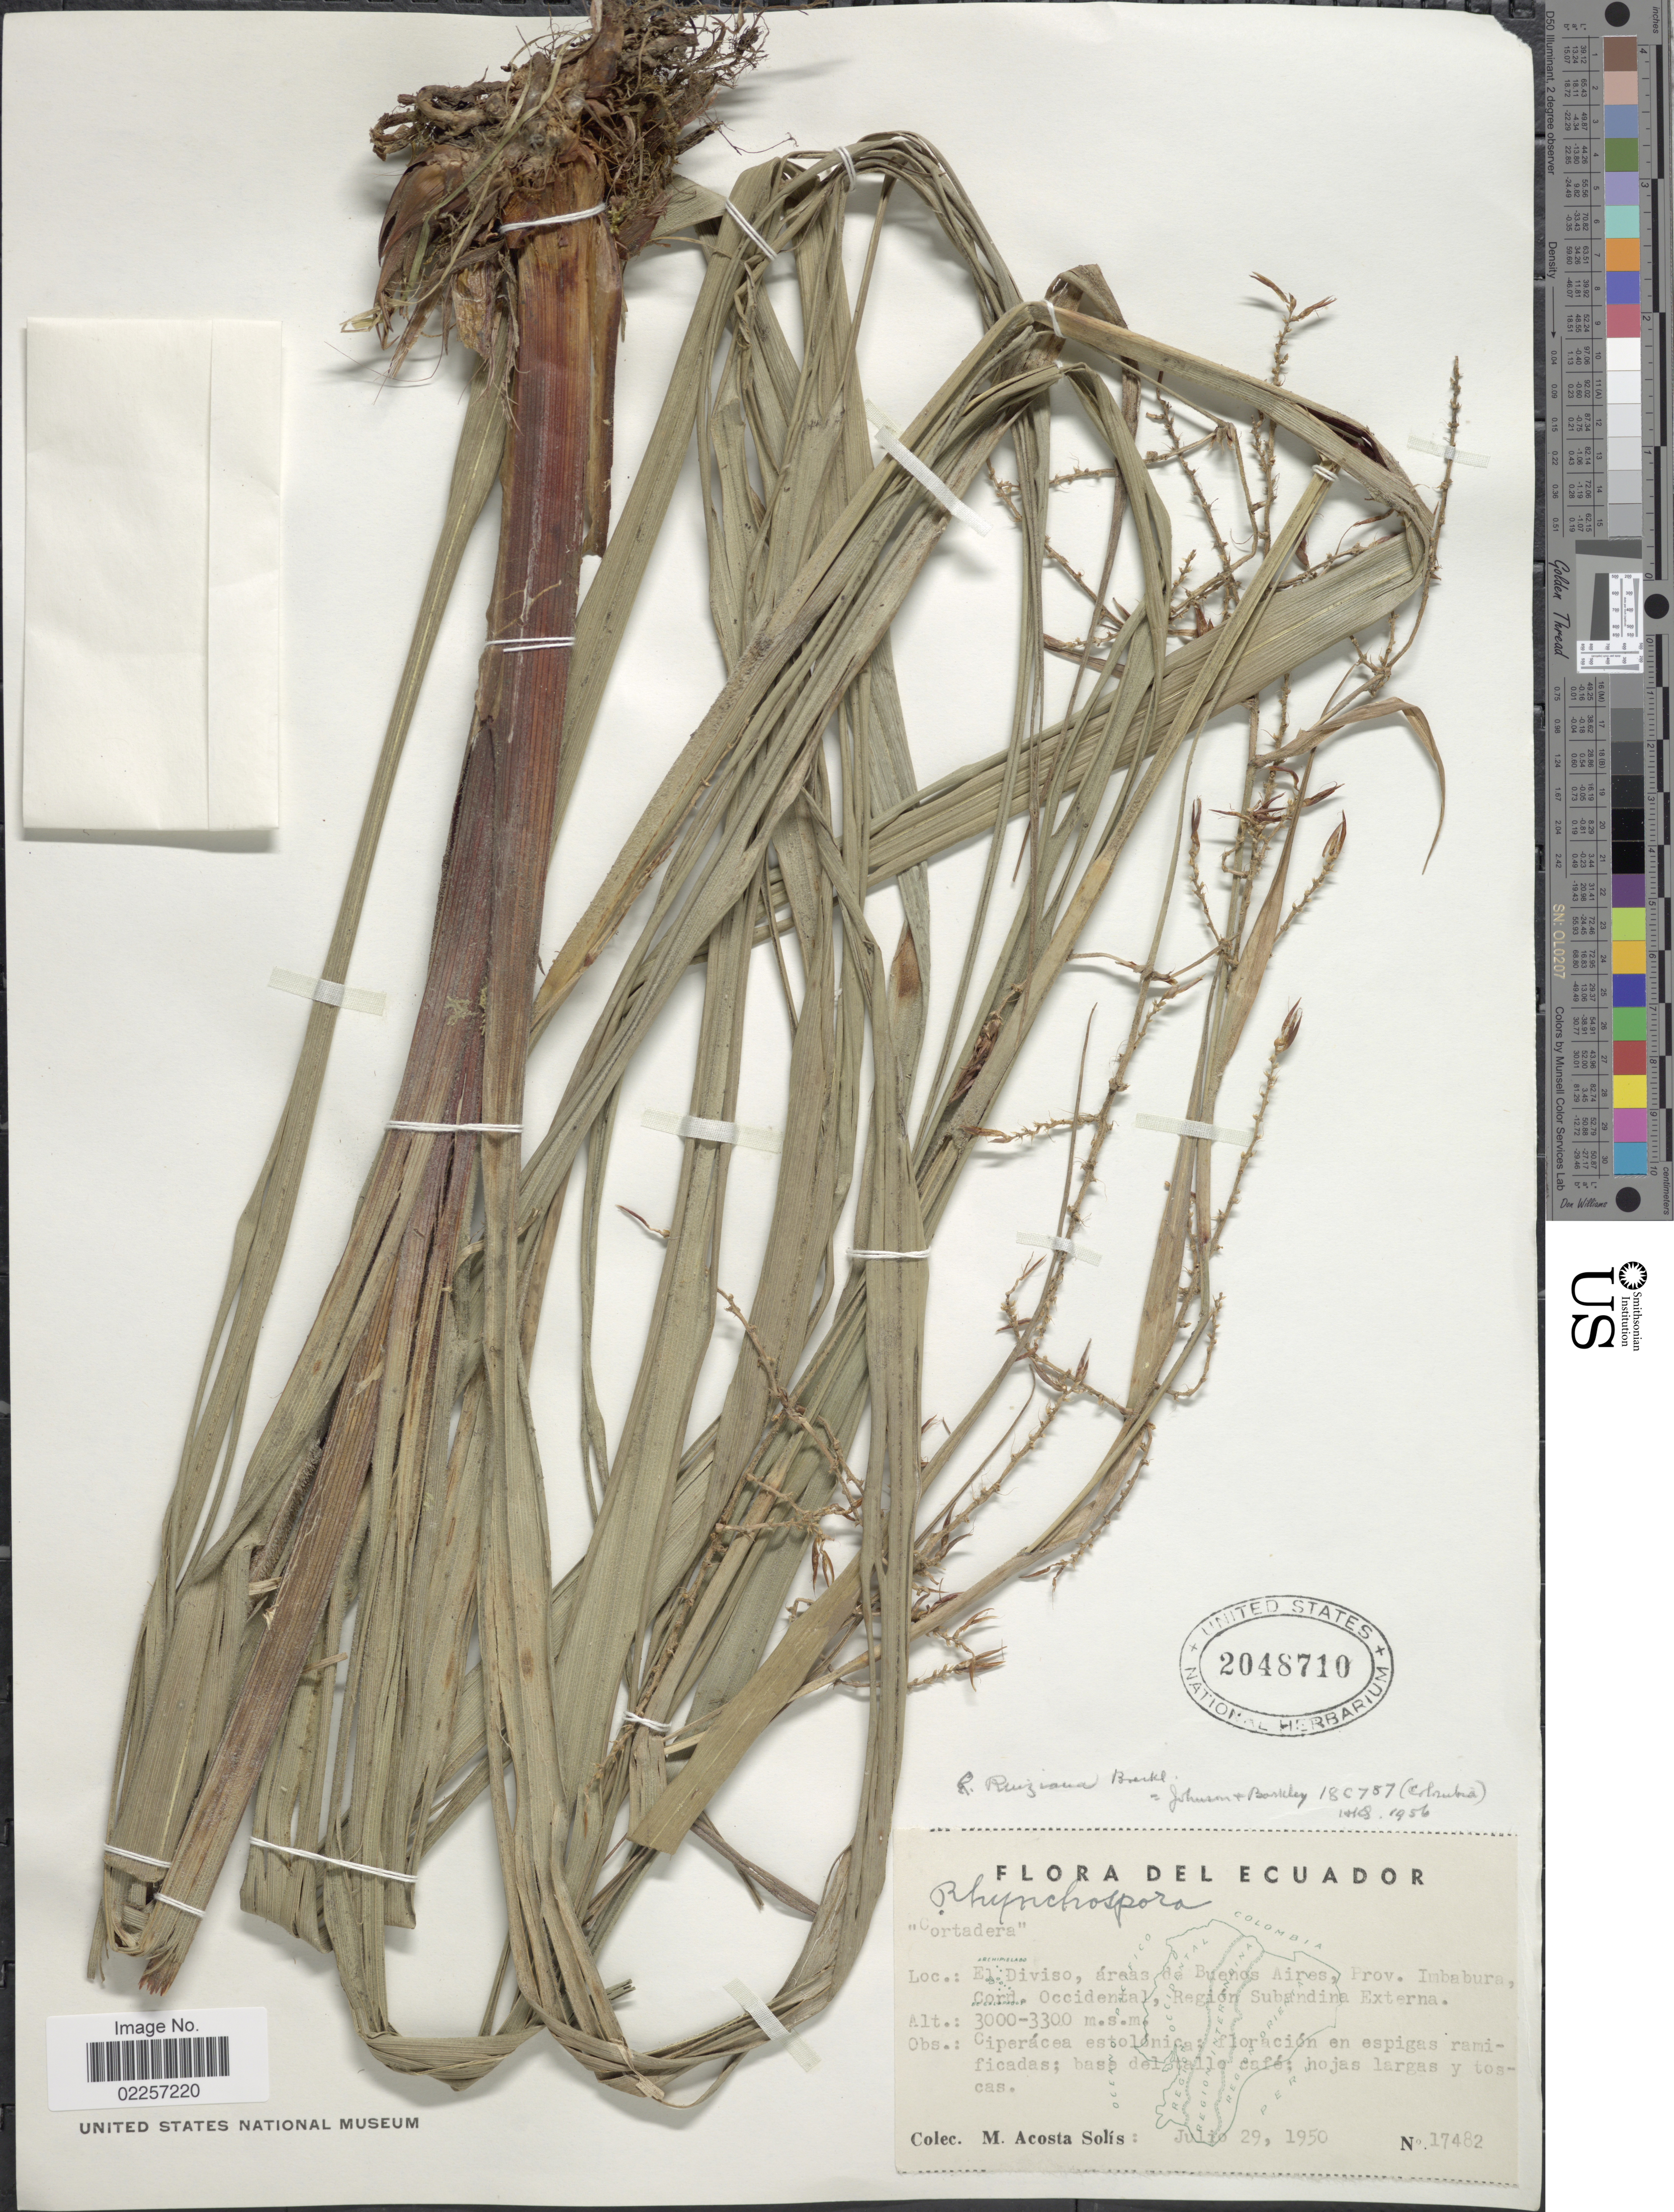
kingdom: Plantae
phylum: Tracheophyta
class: Liliopsida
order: Poales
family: Cyperaceae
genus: Rhynchospora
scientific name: Rhynchospora ruiziana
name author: Boeckeler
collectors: M. Acosta Solis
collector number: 17482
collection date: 1950-07-29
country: Ecuador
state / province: Imbabura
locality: El Diviso, araas de Buenos Aires, Cord. Occidental, Region Subandina Externa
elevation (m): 3000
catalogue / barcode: US 2048710